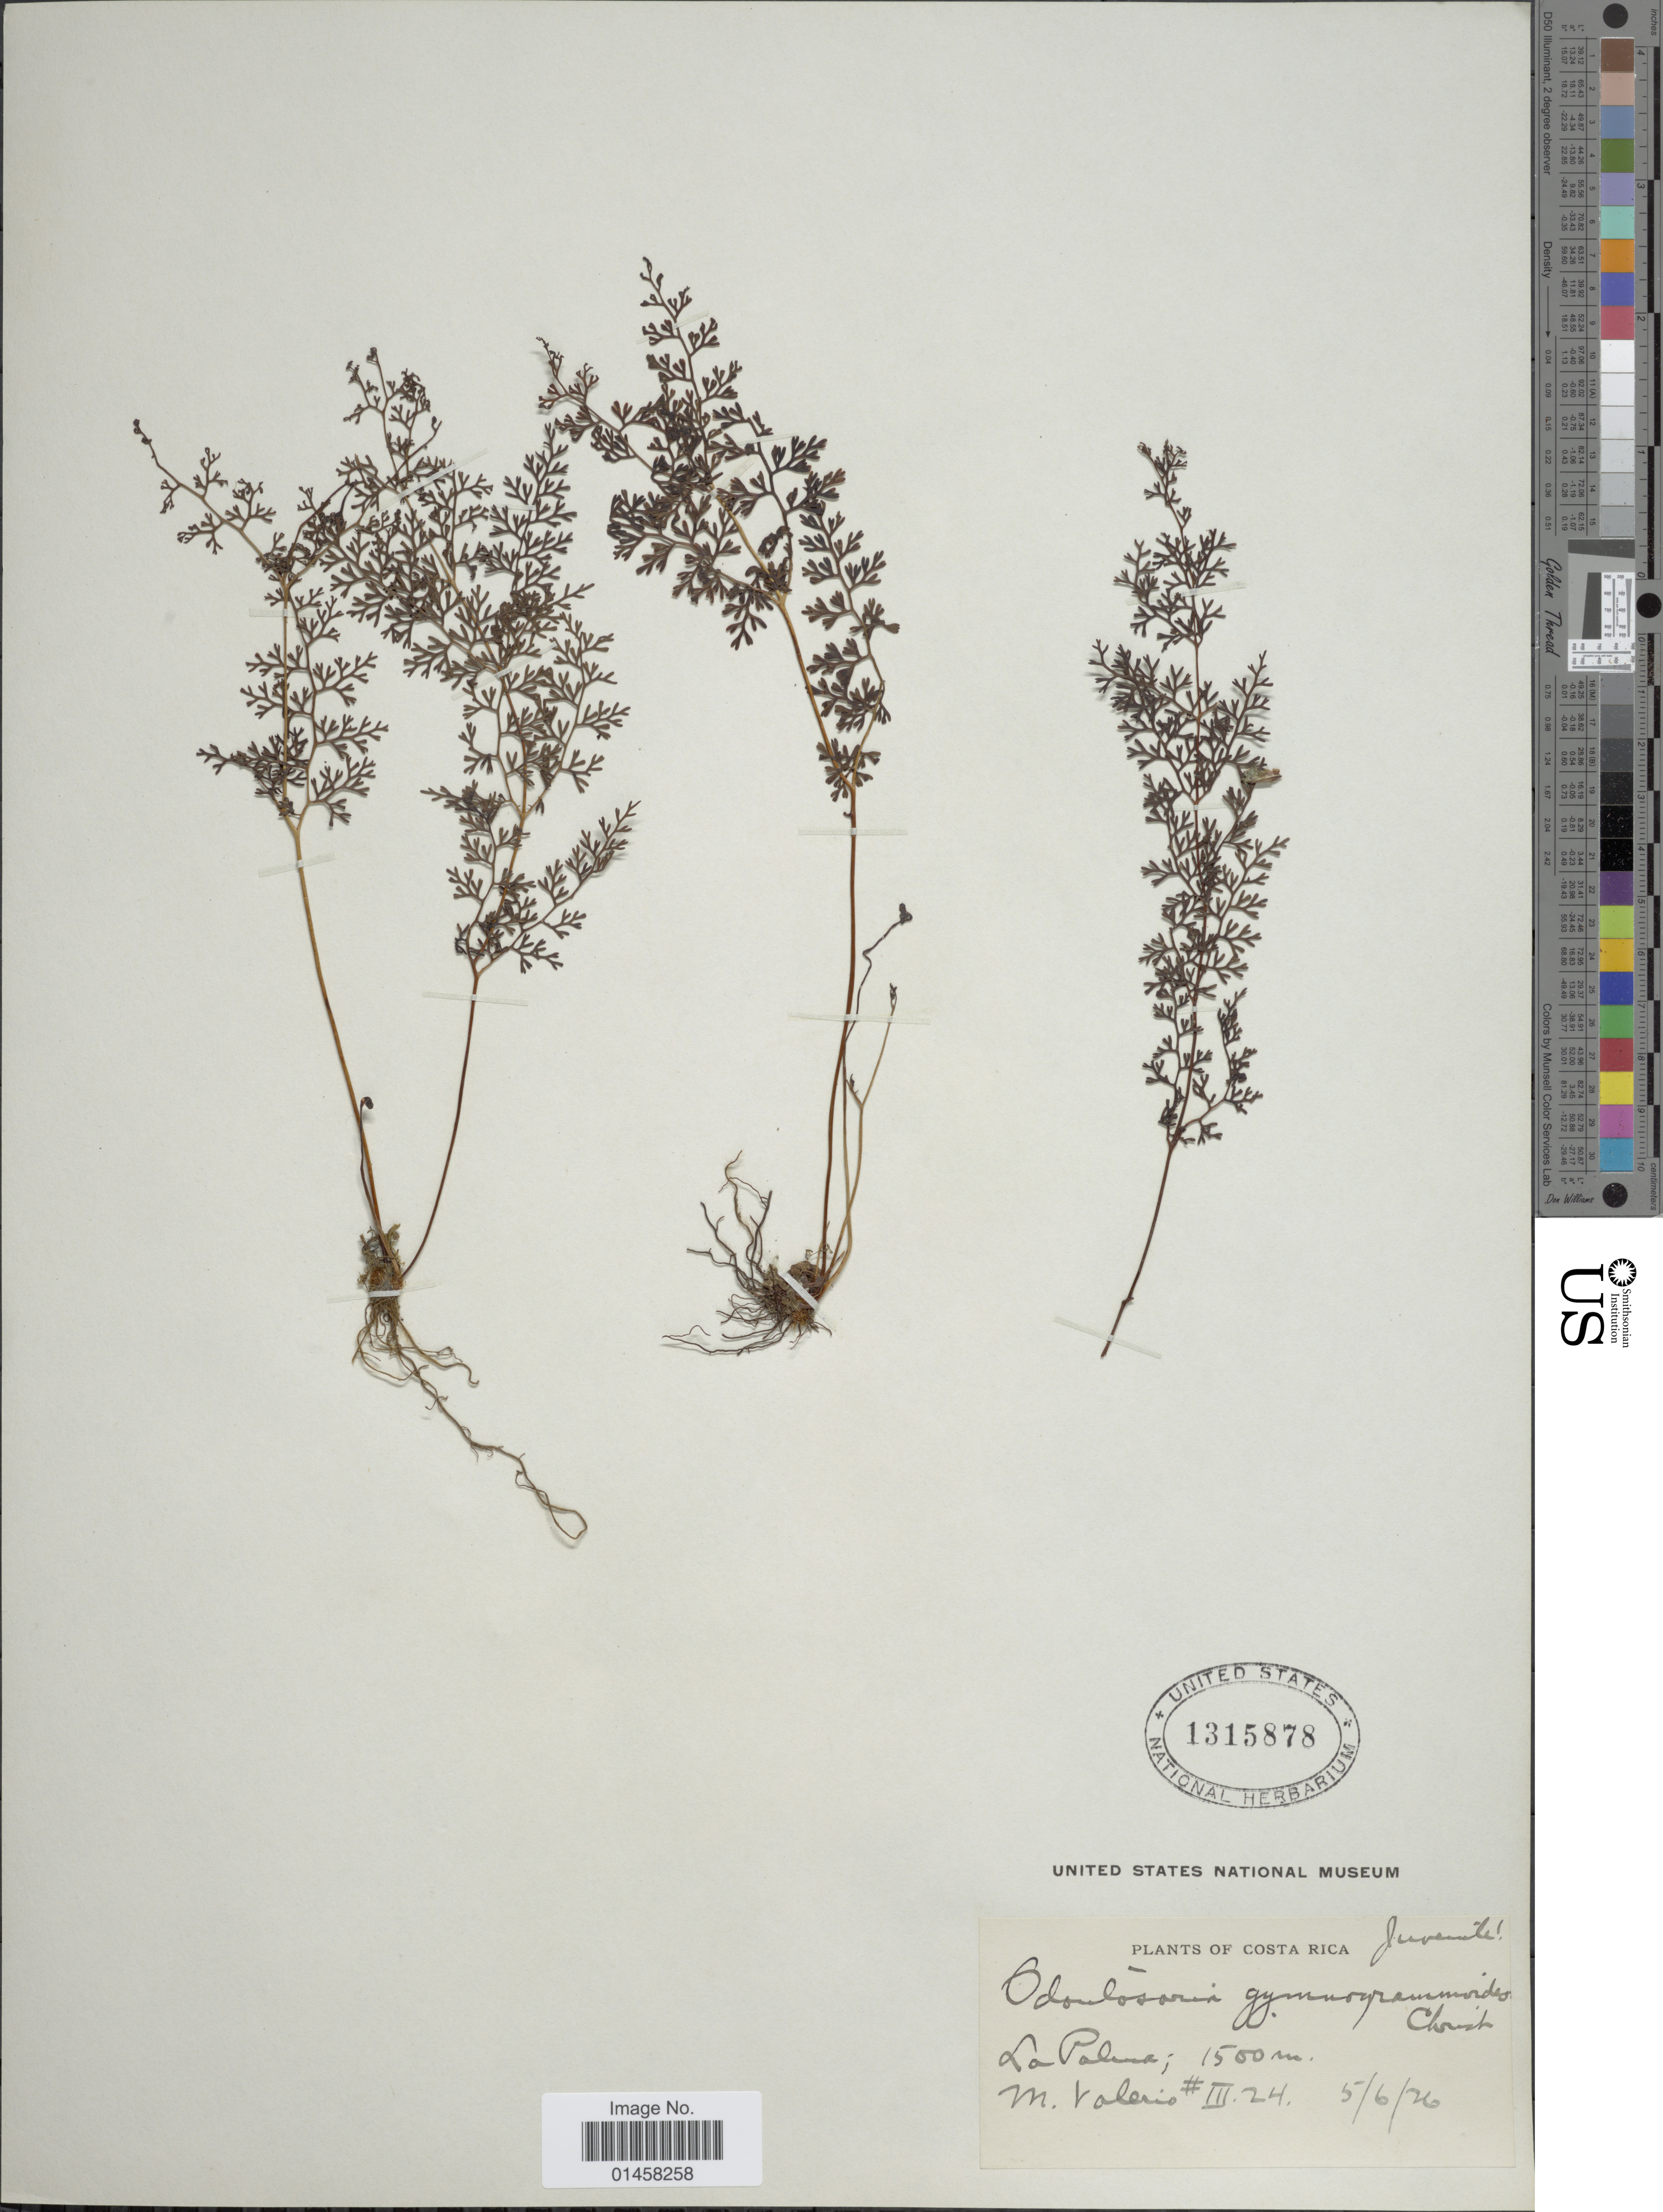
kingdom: Plantae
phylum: Tracheophyta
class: Polypodiopsida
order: Polypodiales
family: Lindsaeaceae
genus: Odontosoria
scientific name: Odontosoria gymnogrammoides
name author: Christ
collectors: M. Valerio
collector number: III. 24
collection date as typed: Transcribed d/m/y: 5/6/26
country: Costa Rica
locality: La Palma.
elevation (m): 1500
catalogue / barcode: US 1315878